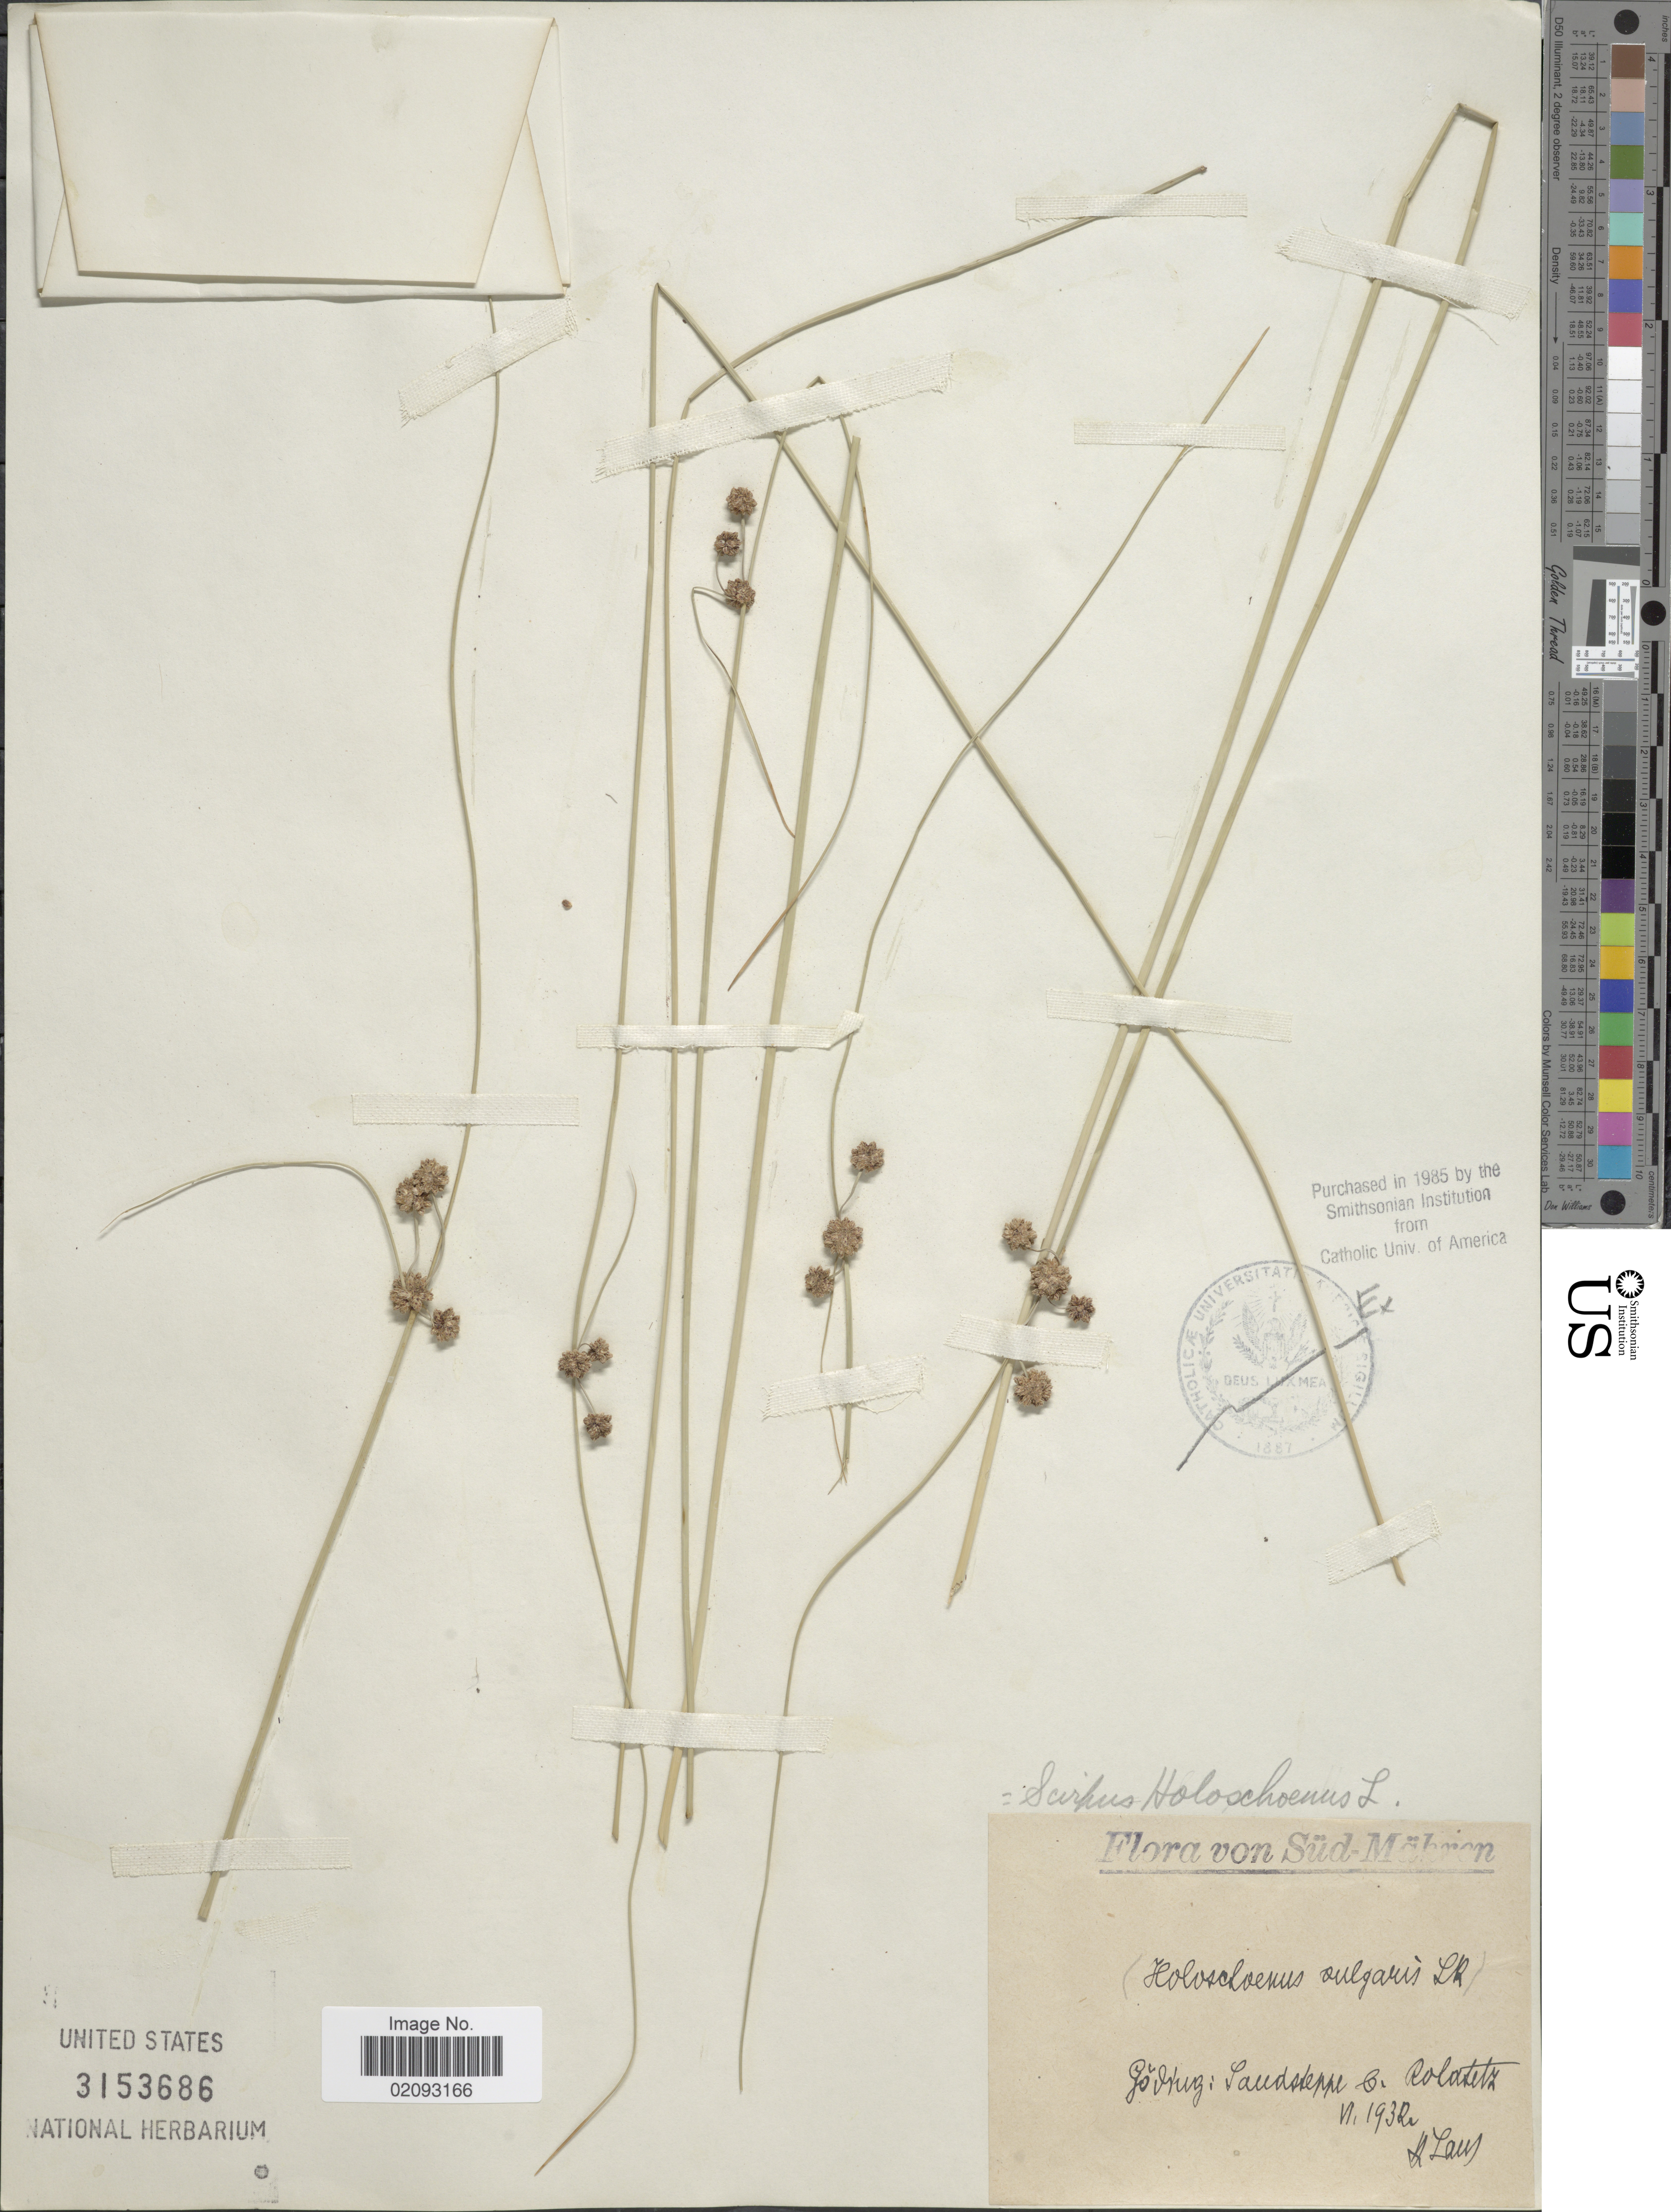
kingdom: Plantae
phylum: Tracheophyta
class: Liliopsida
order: Poales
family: Cyperaceae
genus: Scirpoides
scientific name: Scirpoides holoschoenus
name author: (L.) Soják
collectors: H. Laus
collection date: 1932-06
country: Czechia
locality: Süd-Mähren, Godtuz: Sandsteppe b Rolatetz [interpreted]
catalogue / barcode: US 3153686